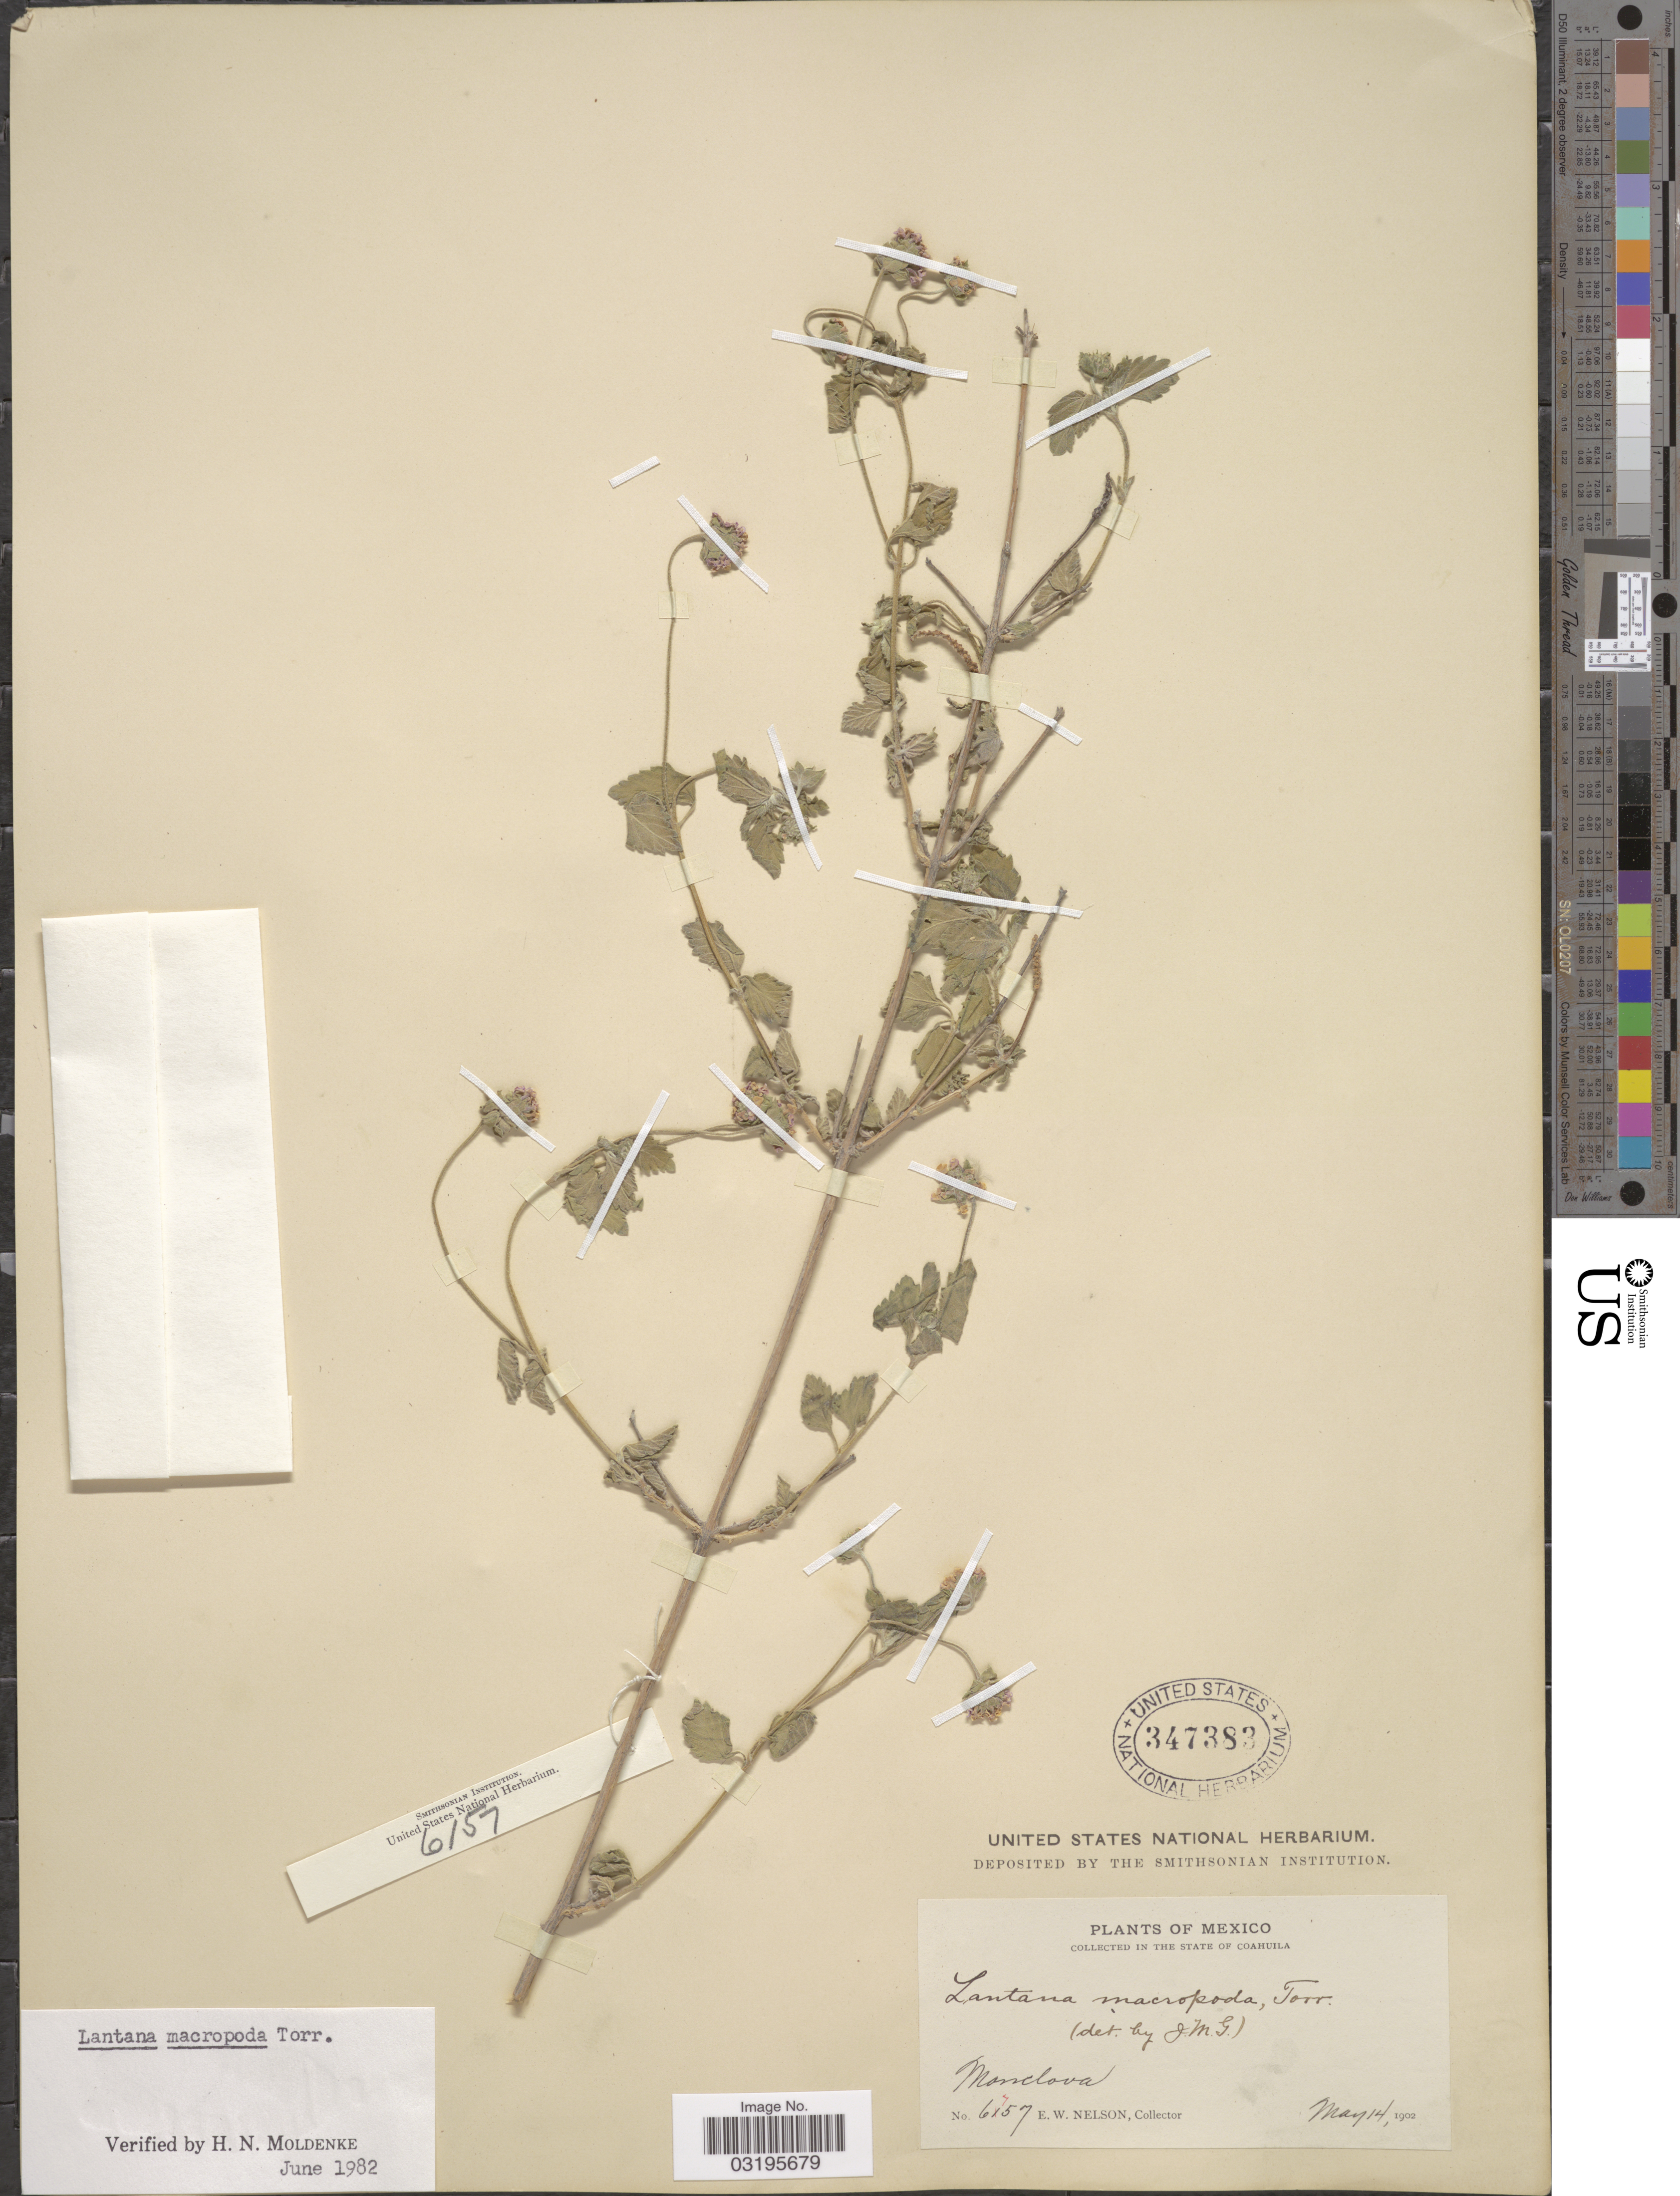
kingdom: Plantae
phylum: Tracheophyta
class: Magnoliopsida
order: Lamiales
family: Verbenaceae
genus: Lantana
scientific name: Lantana macropoda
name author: Torr.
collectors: E. W. Nelson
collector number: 6757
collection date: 1902-05-14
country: Mexico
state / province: Coahuila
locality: Monclova.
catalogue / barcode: US 347383